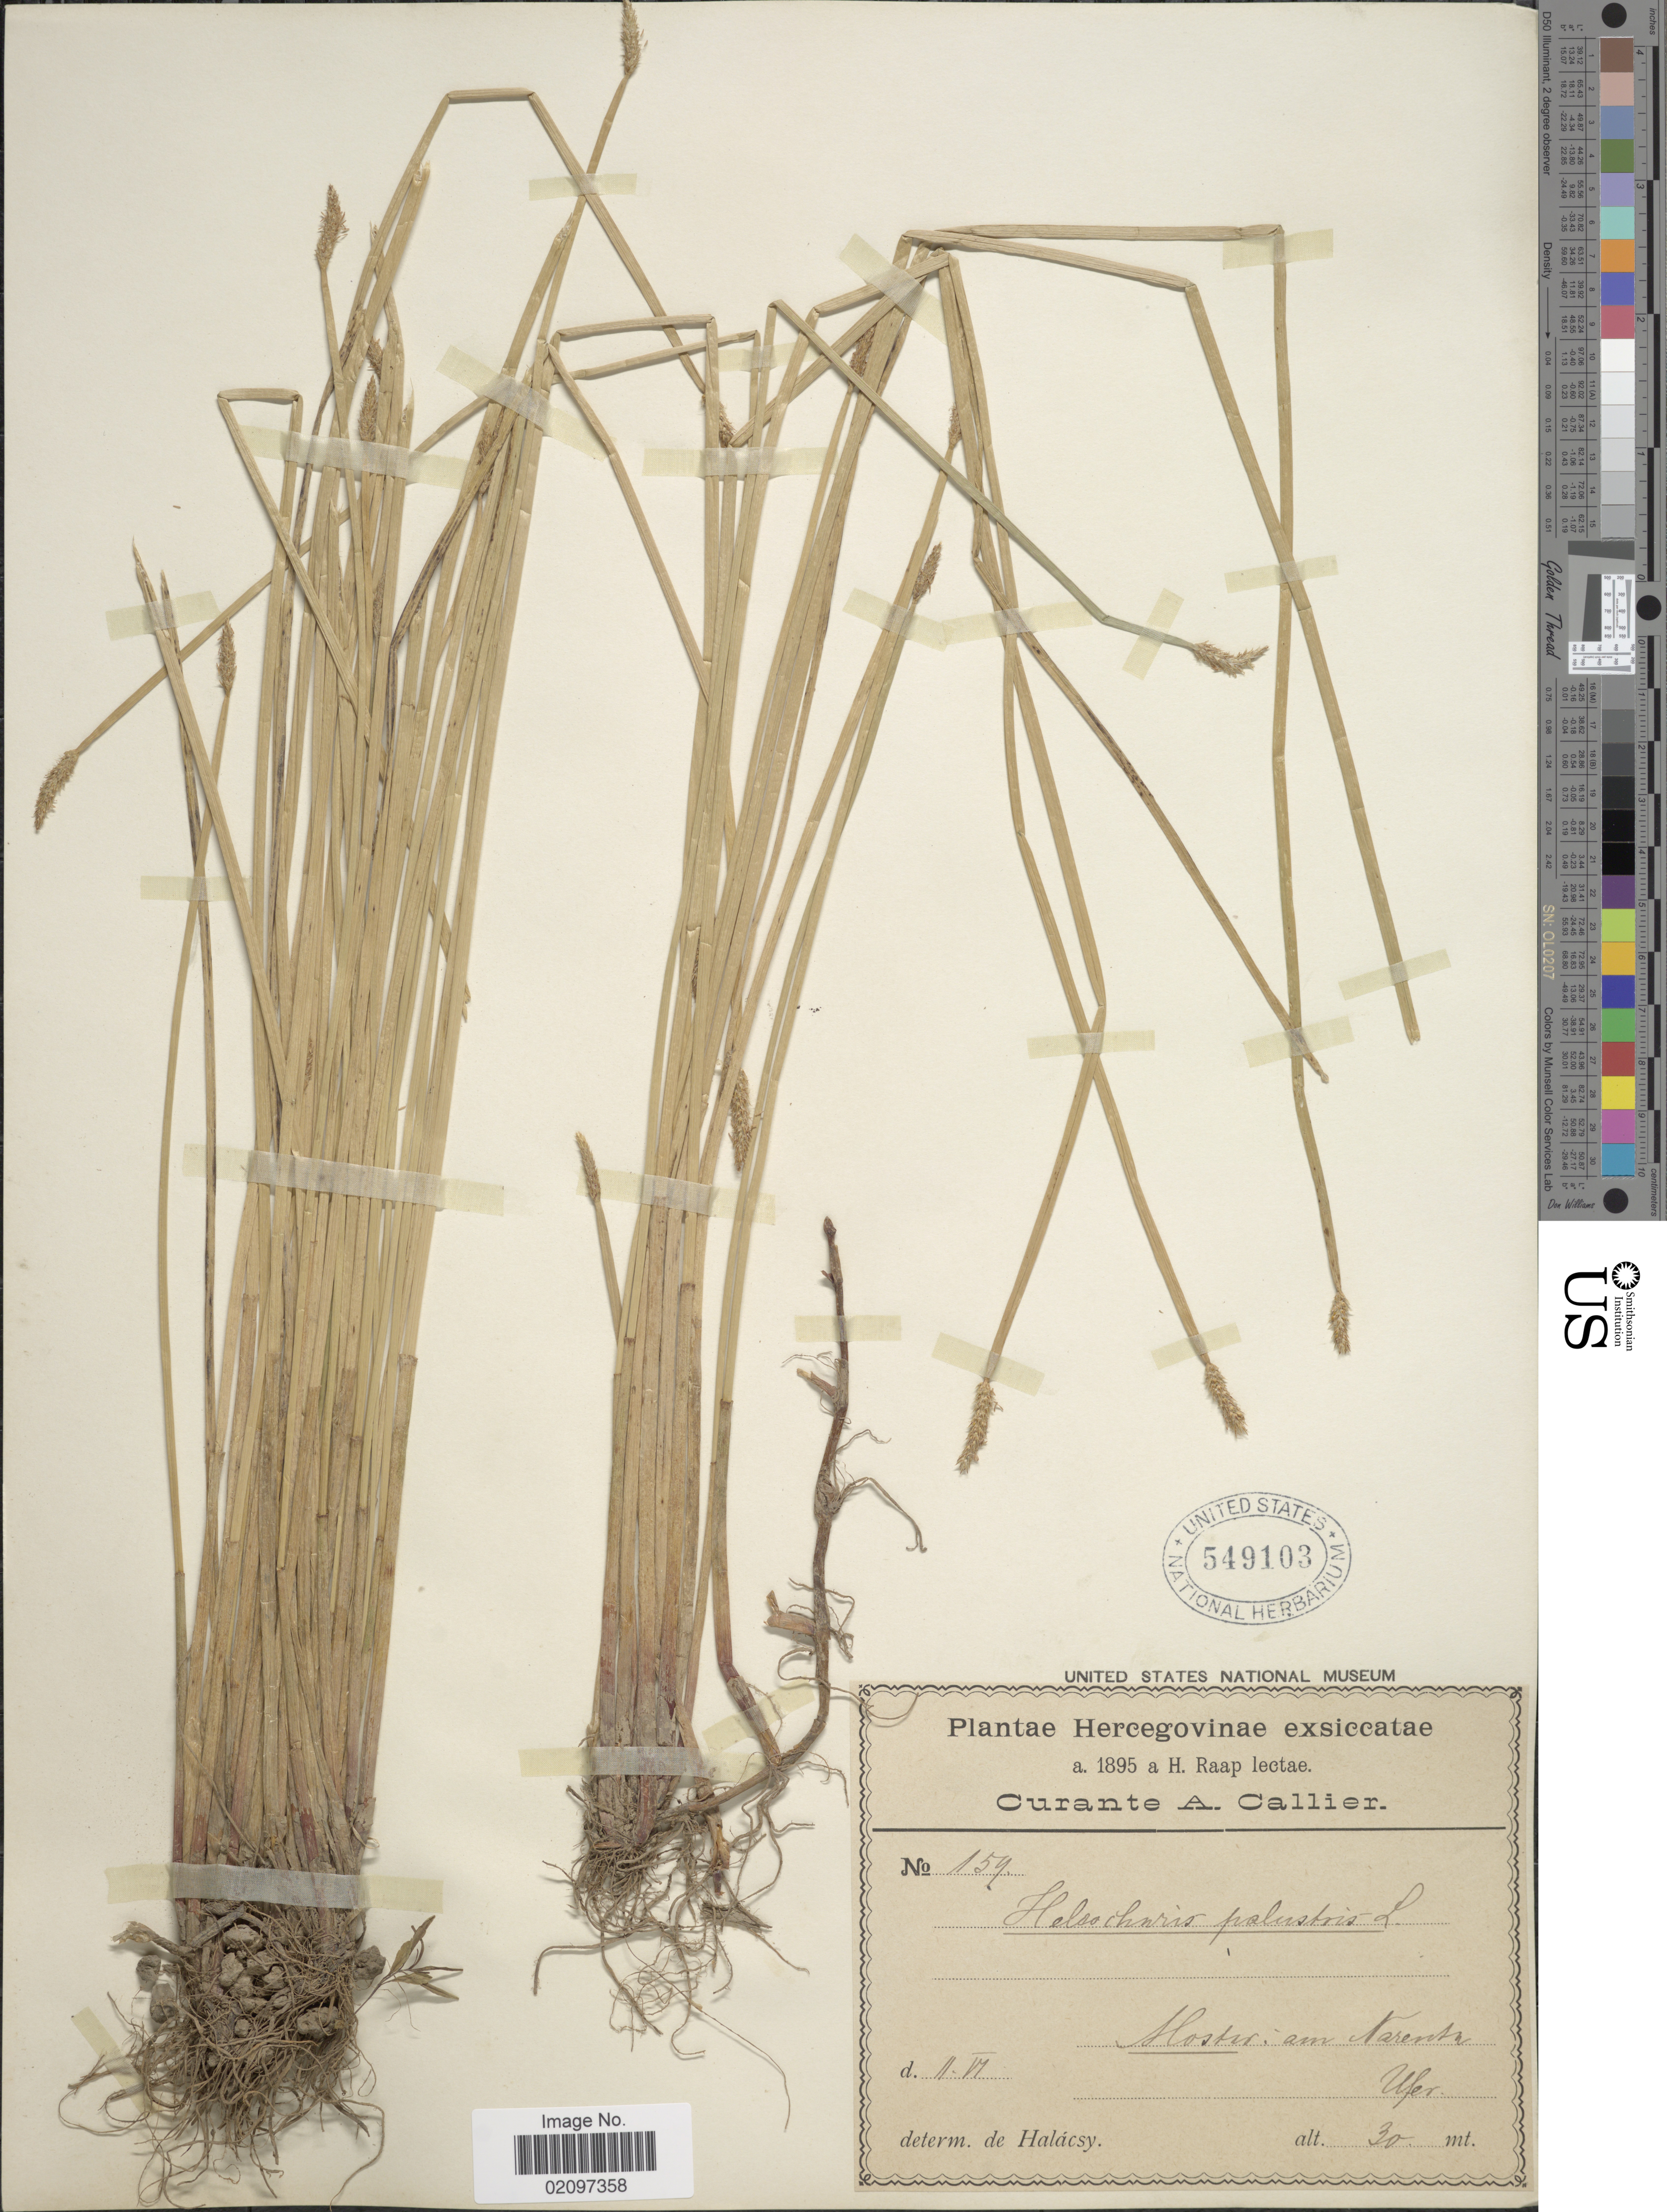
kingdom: Plantae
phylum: Tracheophyta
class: Liliopsida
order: Poales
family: Cyperaceae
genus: Eleocharis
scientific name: Eleocharis palustris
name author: (L.) Roem. & Schult.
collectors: H. Raap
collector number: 159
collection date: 1895-06-11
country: Bosnia and Herzegovina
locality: Hercegovinae, Mostar: am Narenta [interpreted] Ufer.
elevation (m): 30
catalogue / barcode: US 549103